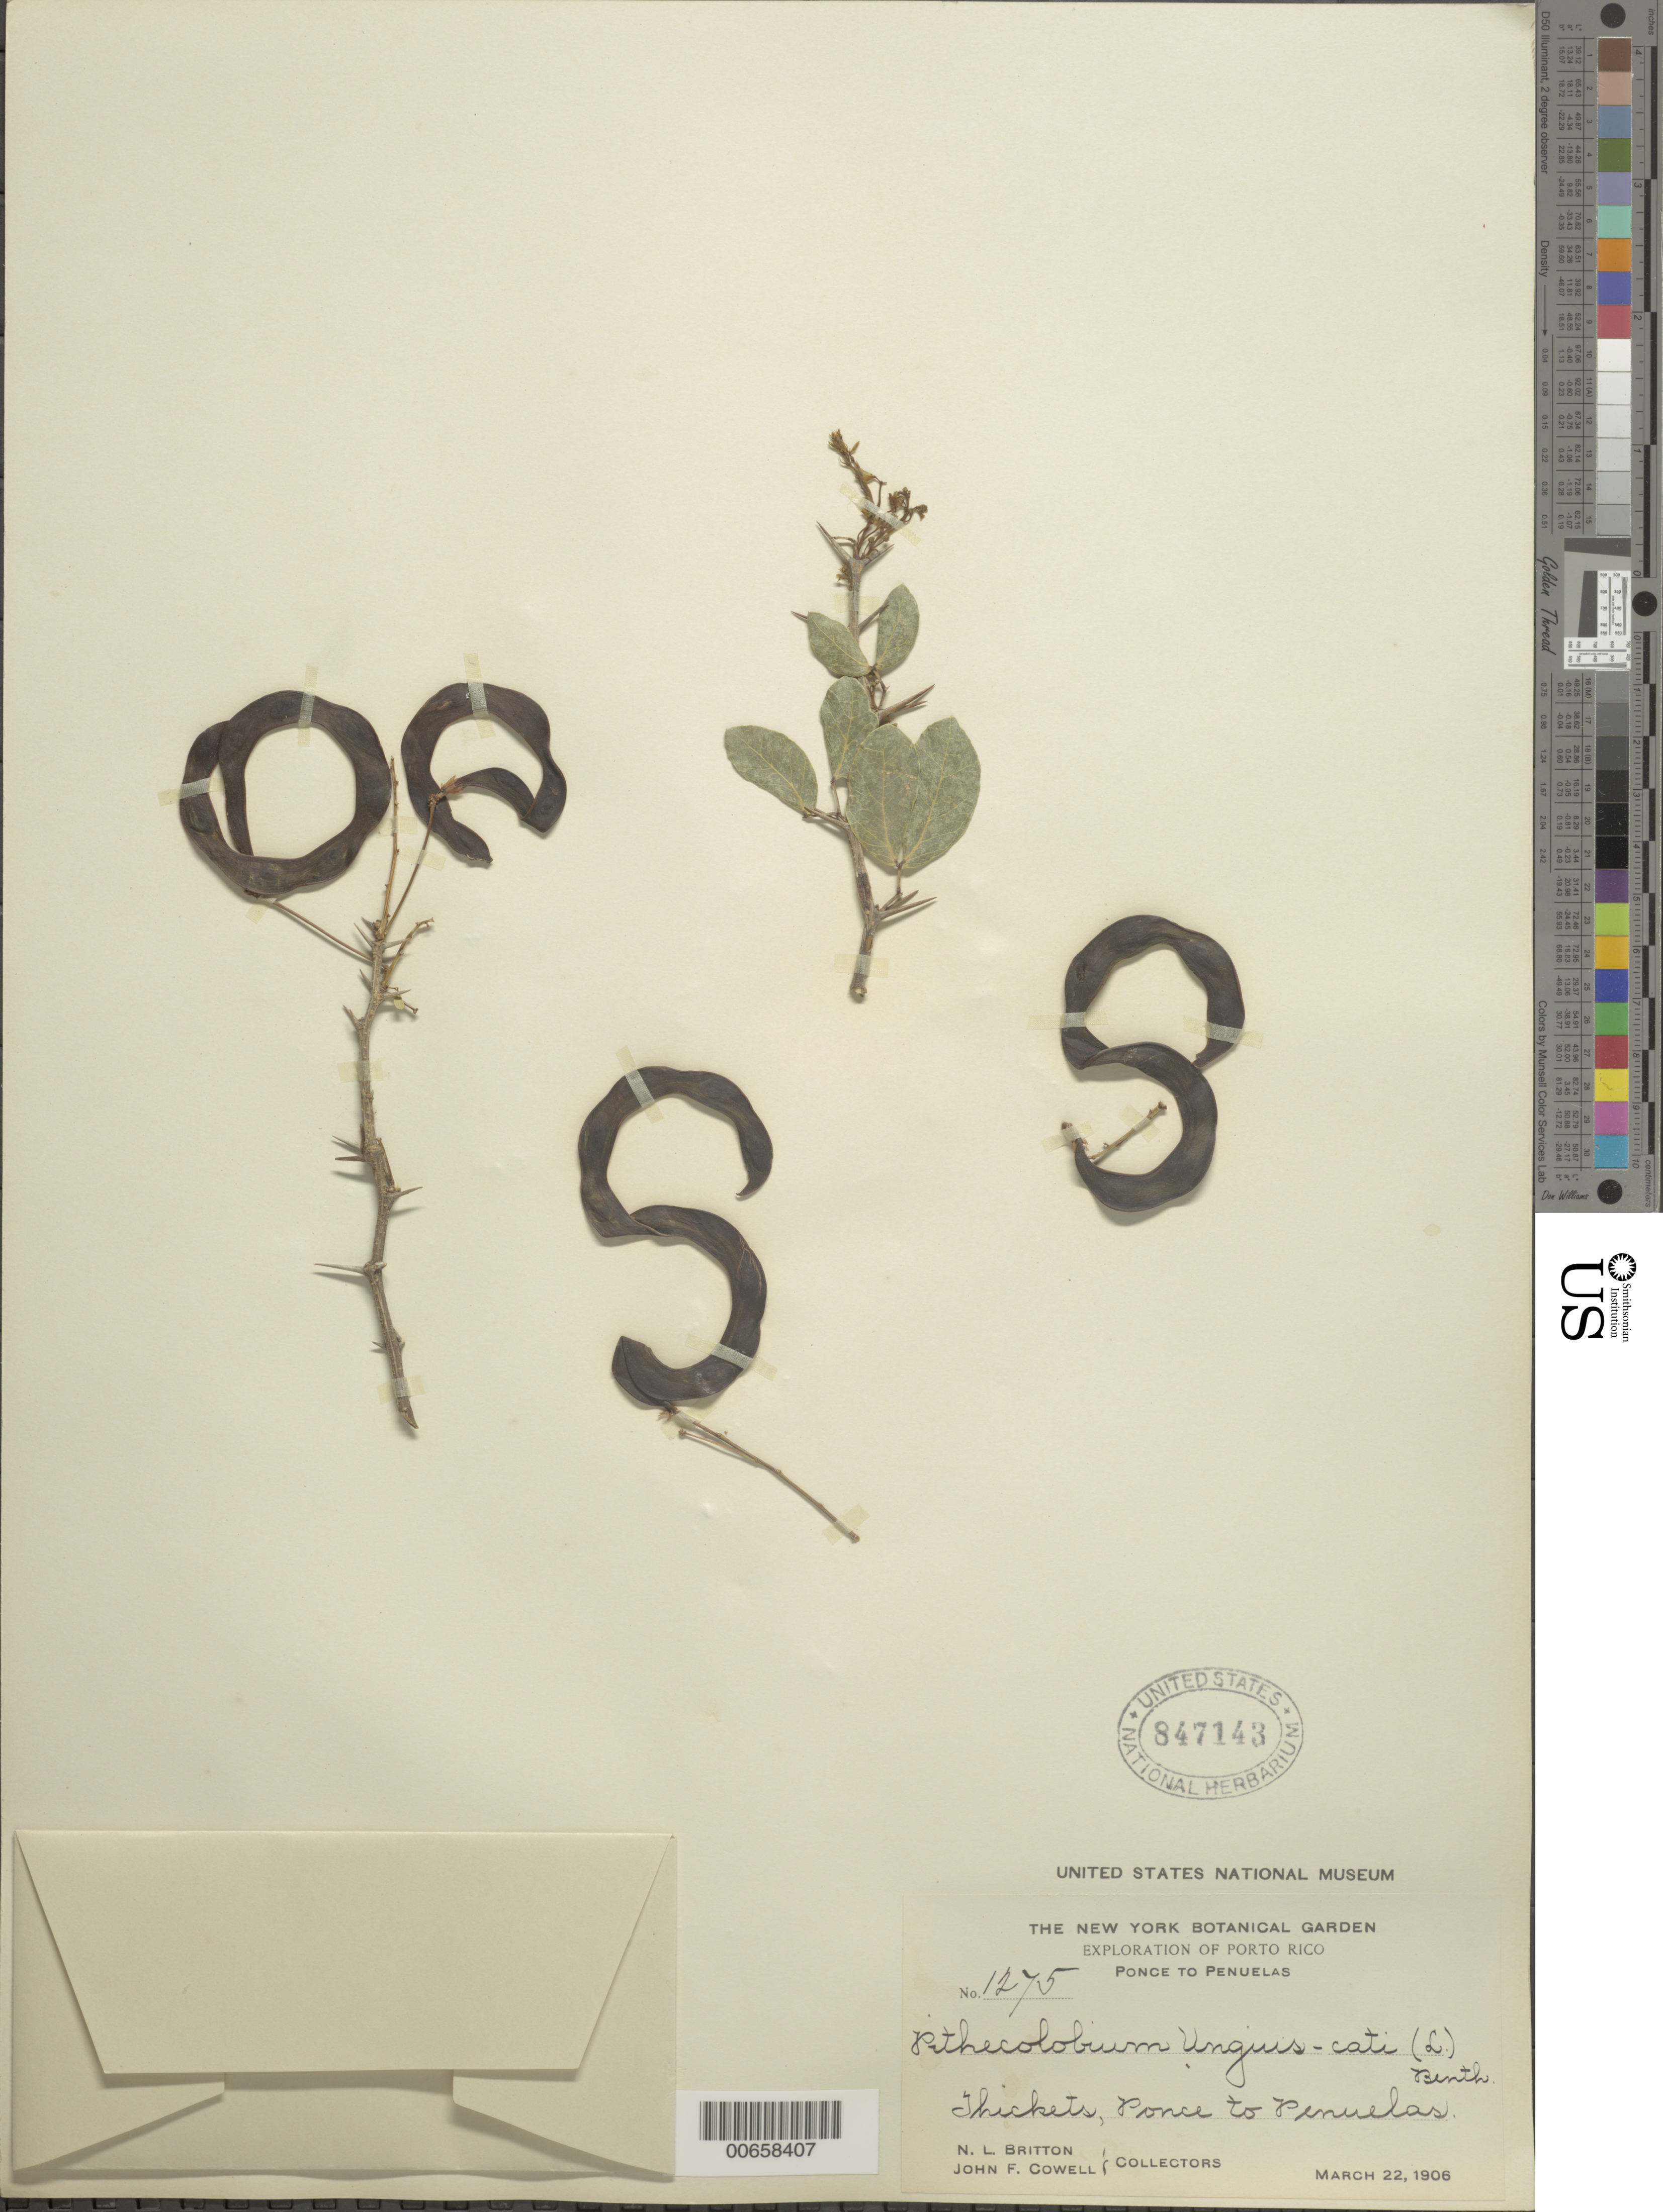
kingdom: Plantae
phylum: Tracheophyta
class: Magnoliopsida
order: Fabales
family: Fabaceae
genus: Pithecellobium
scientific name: Pithecellobium unguis-cati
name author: (L.) Benth.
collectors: N. Britton & J. F. Cowell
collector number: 1275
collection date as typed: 22 Mar 1906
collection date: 1906-03-22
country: Puerto Rico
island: Greater Antilles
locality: Ponce to Penuelas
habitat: Thickets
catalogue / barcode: US 847143